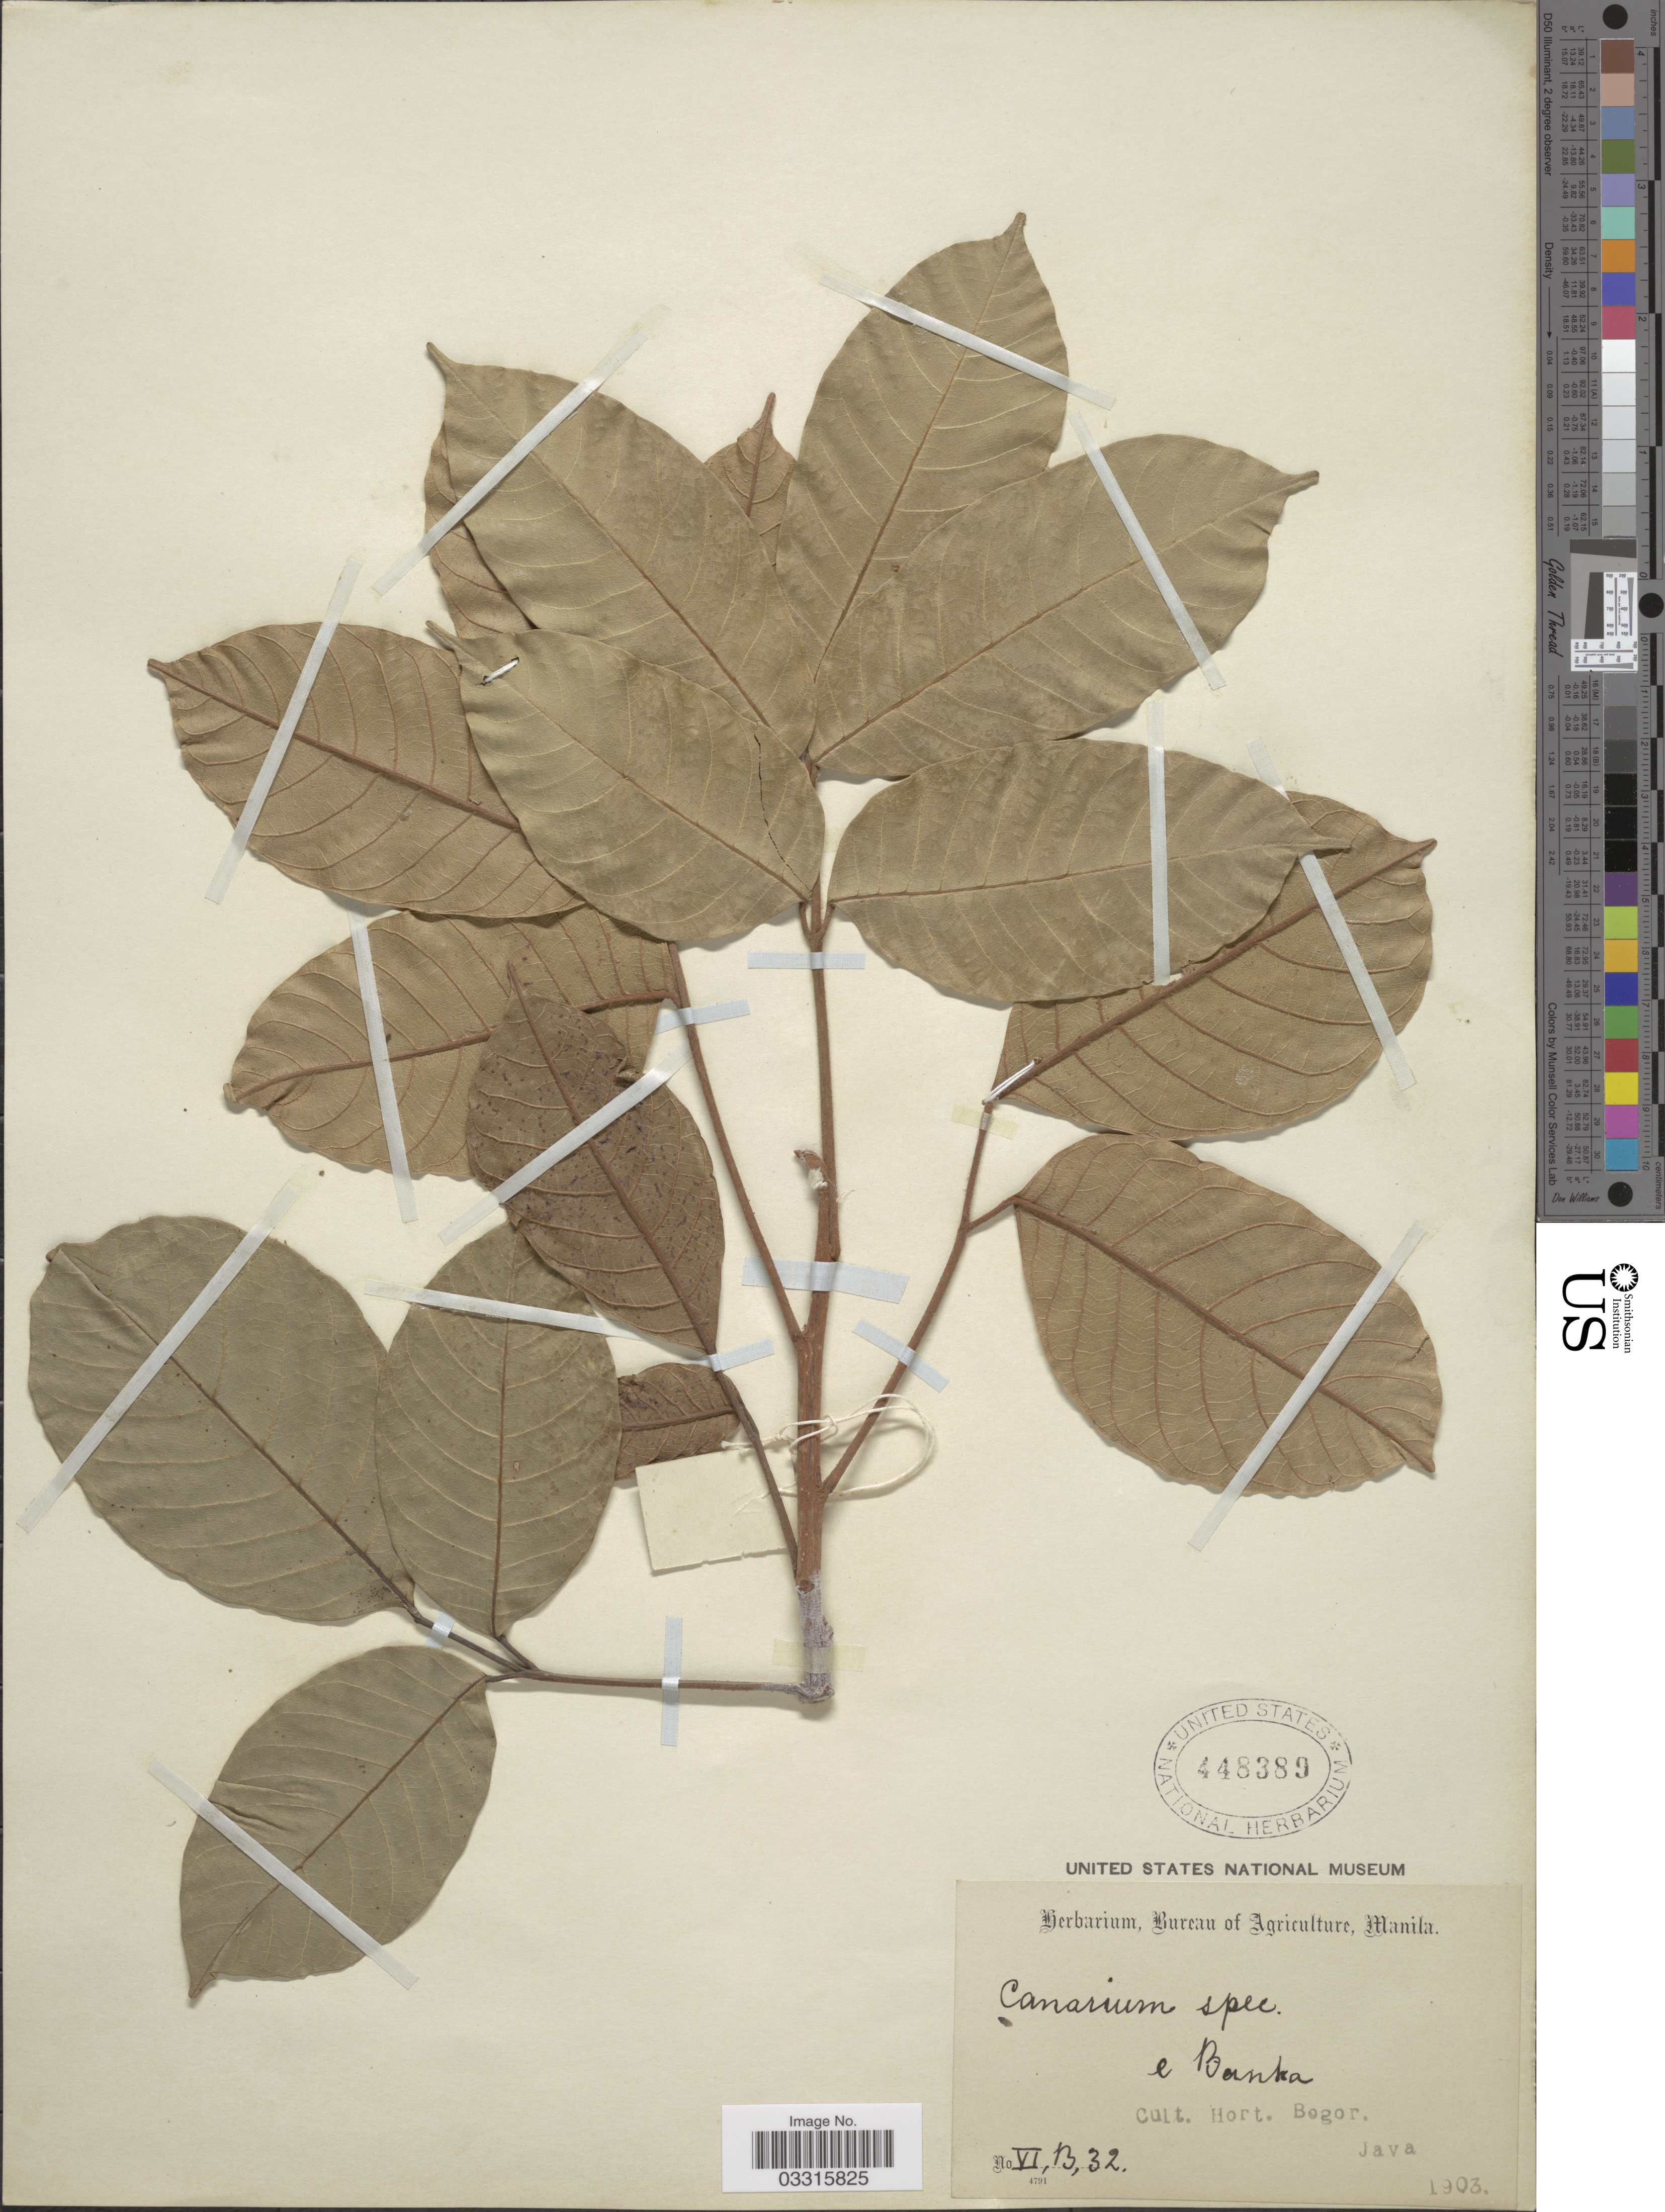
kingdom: Plantae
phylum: Tracheophyta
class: Magnoliopsida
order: Sapindales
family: Burseraceae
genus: Canarium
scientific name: Canarium sp.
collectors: ex Herb. Bur. Agric. Manila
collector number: VI,B,32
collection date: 1903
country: Indonesia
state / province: Java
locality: E Banka. Cult Hort. Bogor.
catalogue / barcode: US 448389